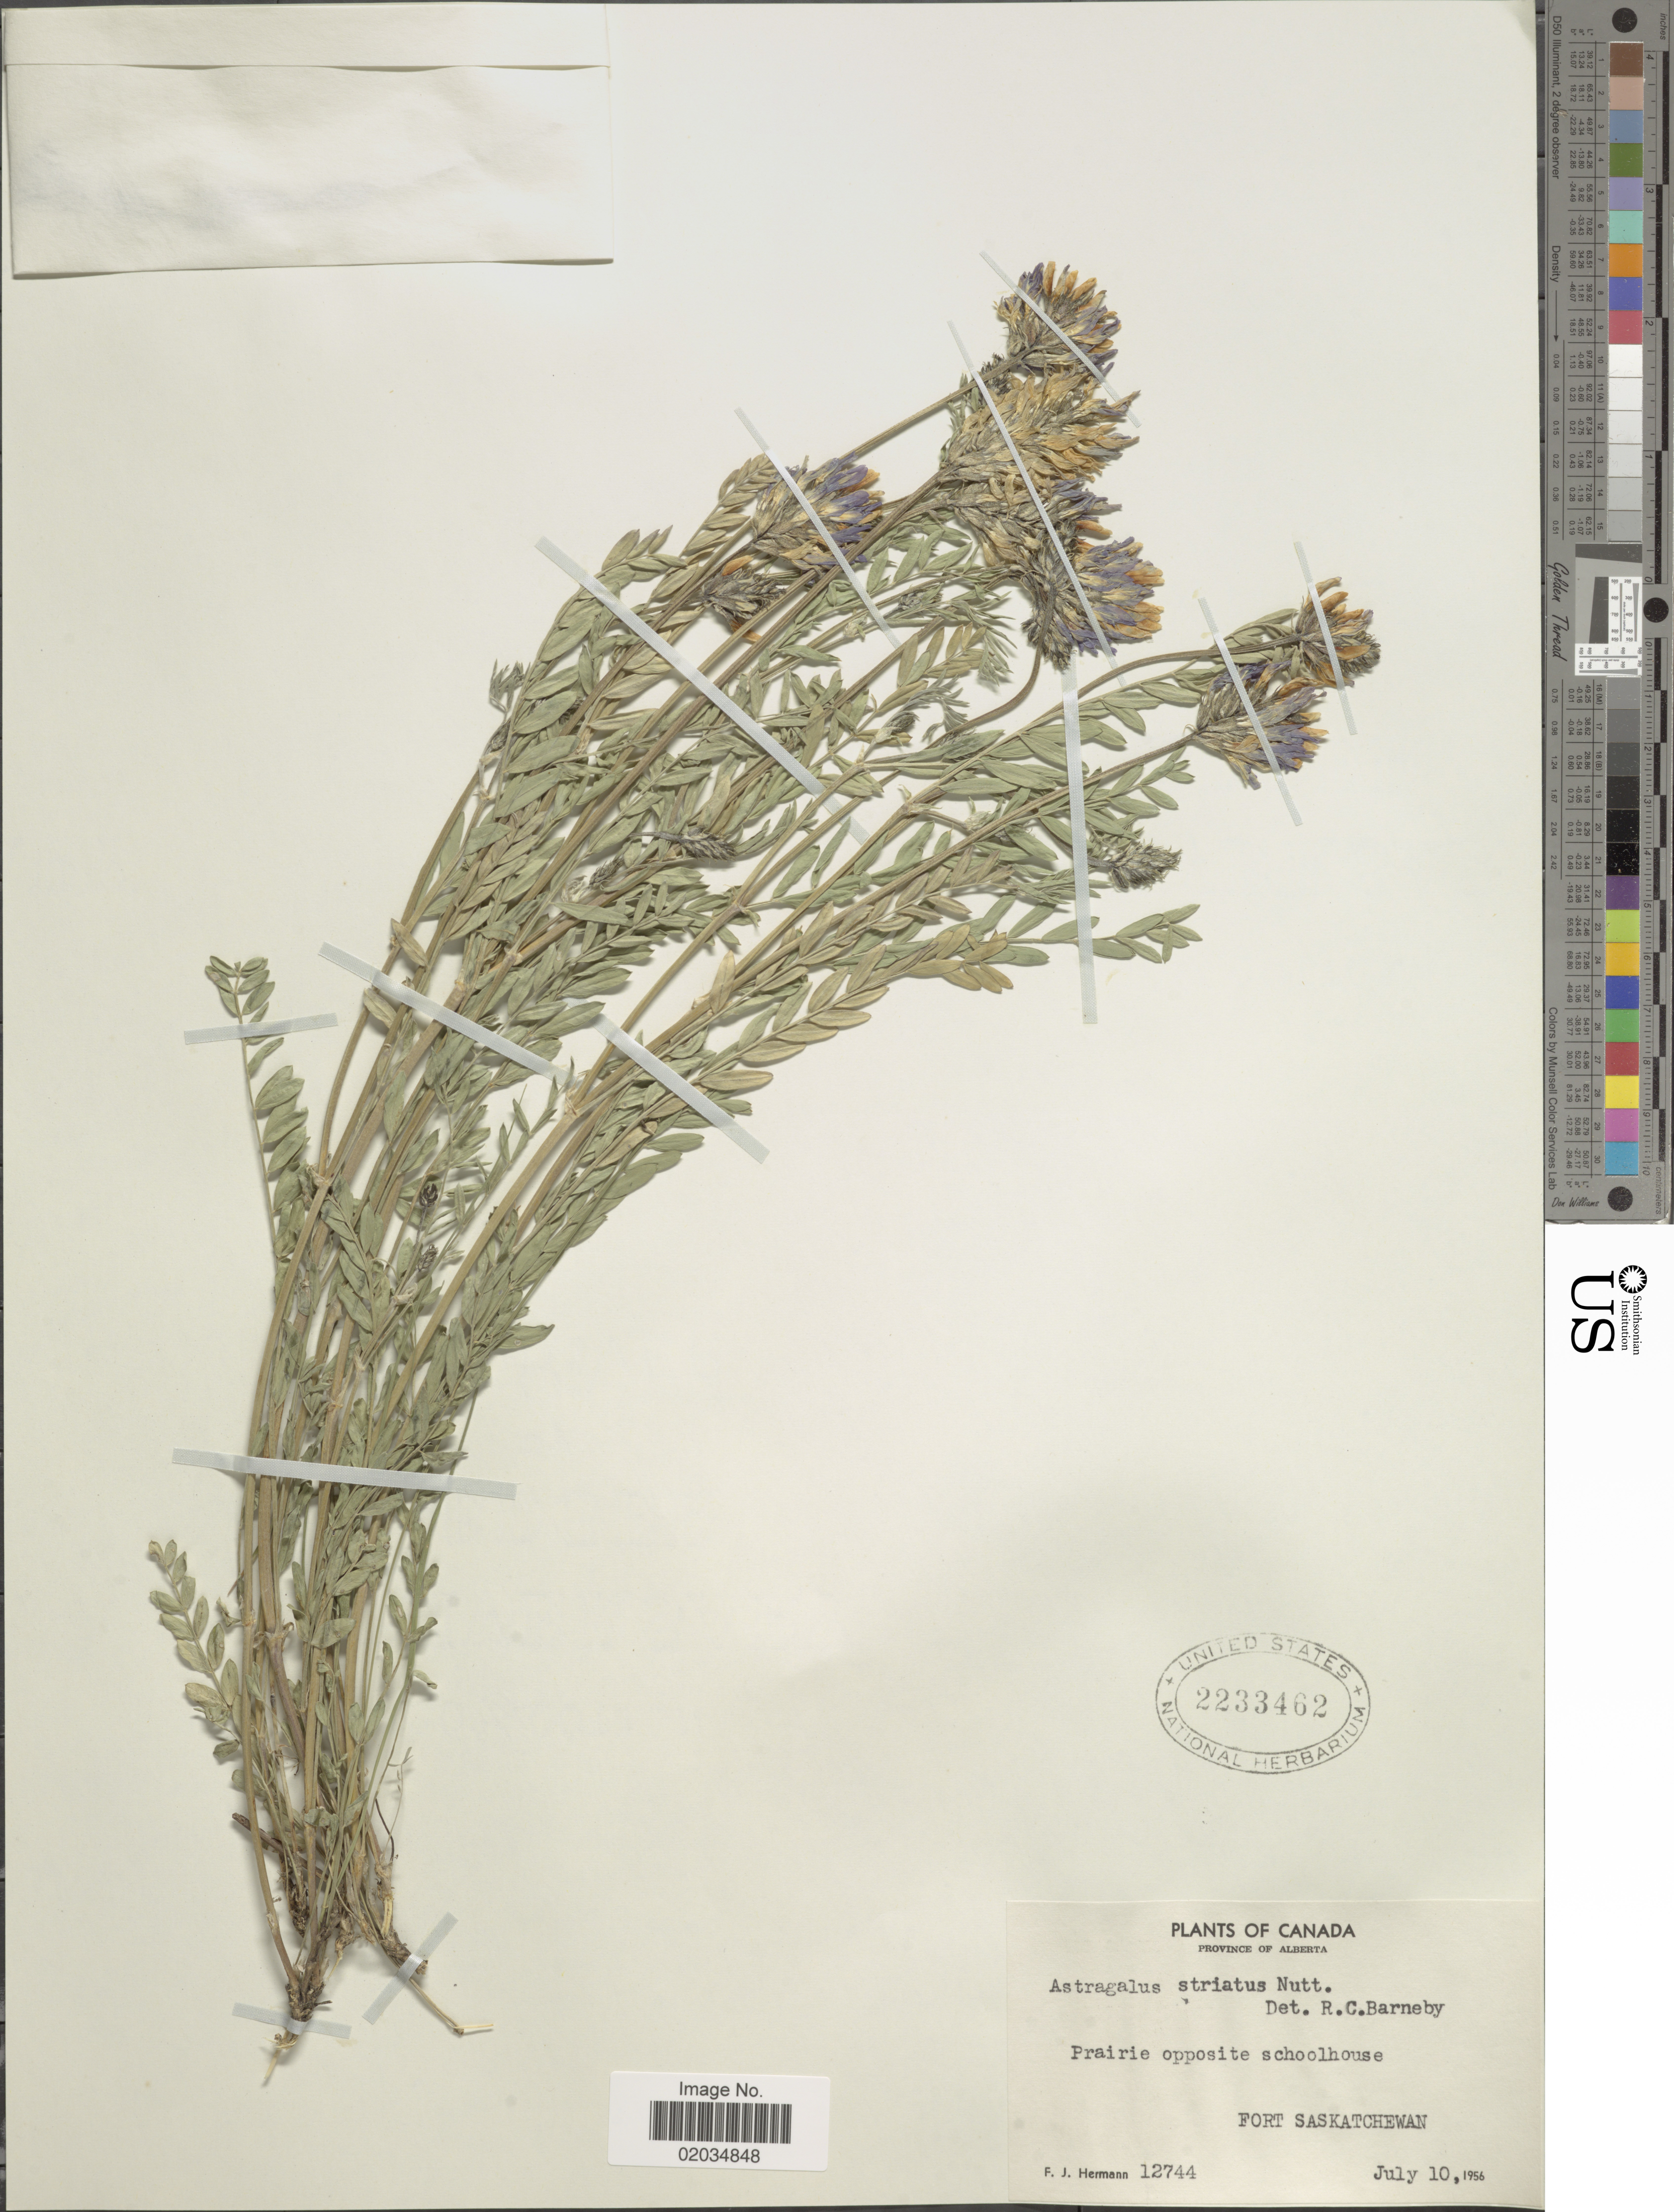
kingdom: Plantae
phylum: Tracheophyta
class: Magnoliopsida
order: Fabales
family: Fabaceae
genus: Astragalus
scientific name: Astragalus striatus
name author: Nutt.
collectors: F. J. Hermann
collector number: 12744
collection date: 1956-07-10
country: Canada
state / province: Alberta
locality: Opposite schoolhouse. Fort Saskatchewan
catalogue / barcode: US 2233462